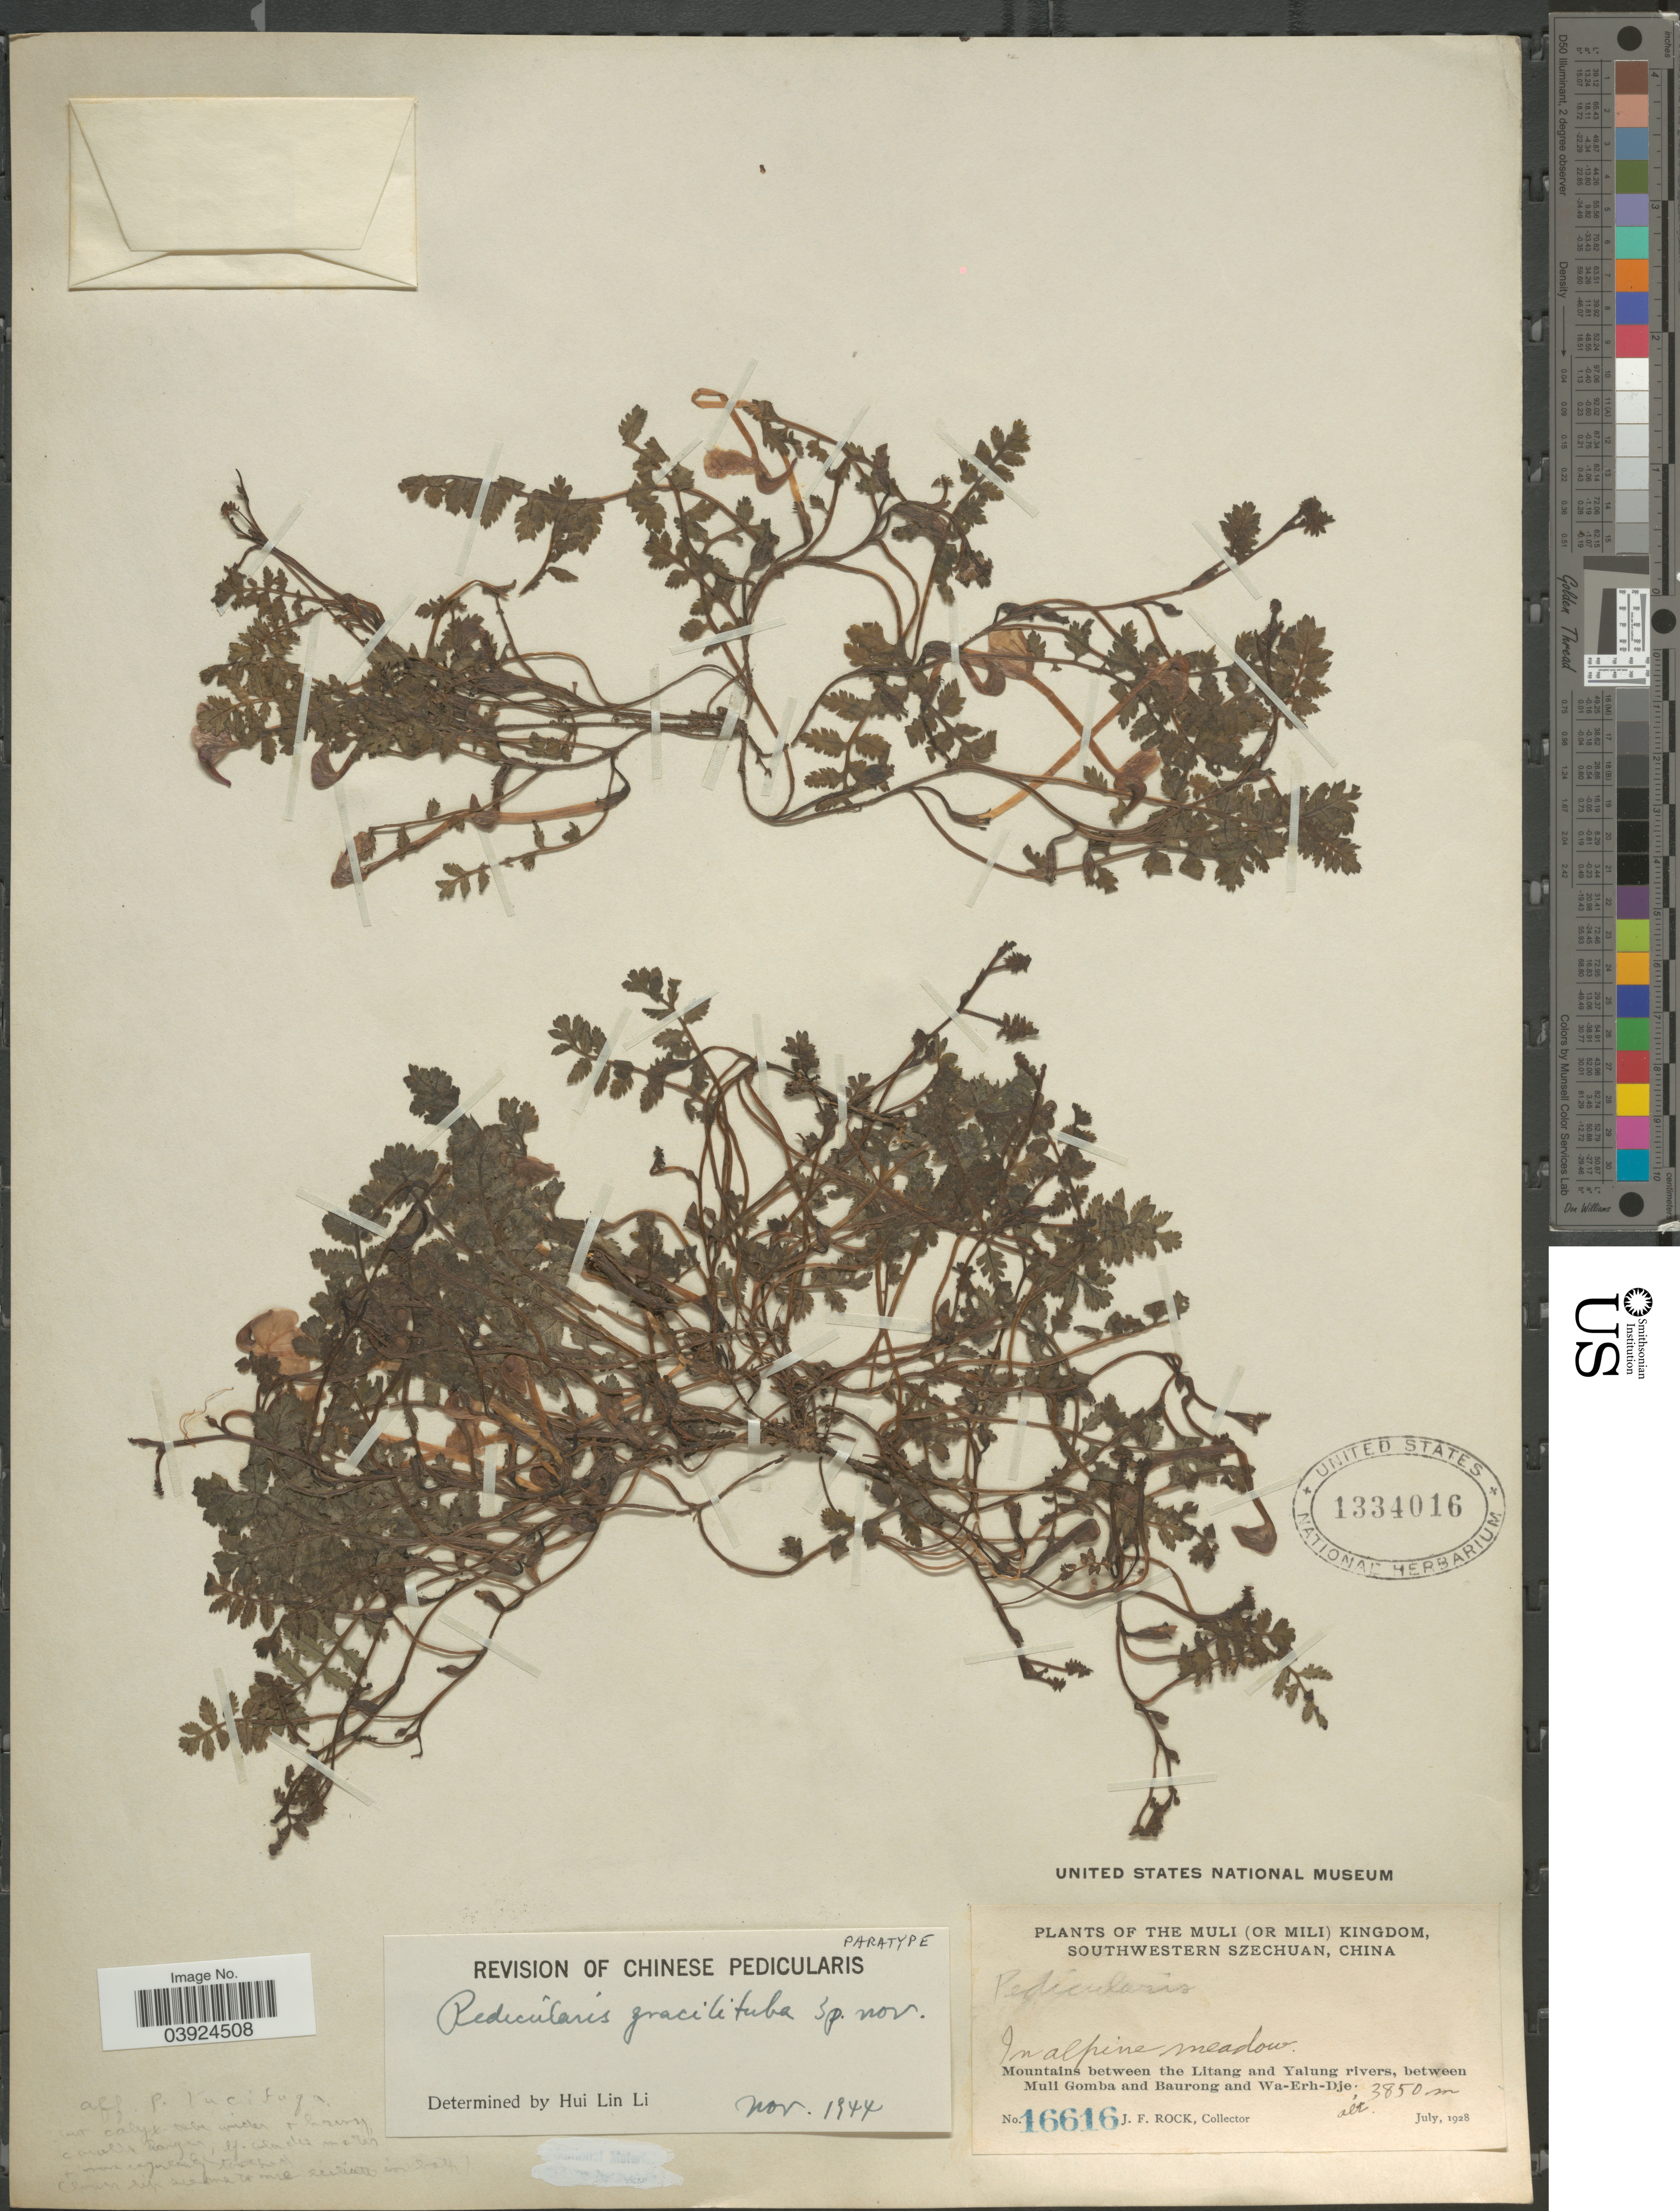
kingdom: Plantae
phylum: Tracheophyta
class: Magnoliopsida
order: Lamiales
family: Orobanchaceae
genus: Pedicularis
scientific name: Pedicularis gracilituba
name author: H.L. Li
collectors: J. Rock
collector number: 16616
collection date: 1928-07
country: China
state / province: Sichuan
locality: The Muli (or Mili) Kingdom, southwestern Szechuan. Mountains between the Litang and Yalung rivers, between Muli Gomba and Baurong and Wa-Erh-Dje.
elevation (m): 3850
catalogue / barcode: US 1334016